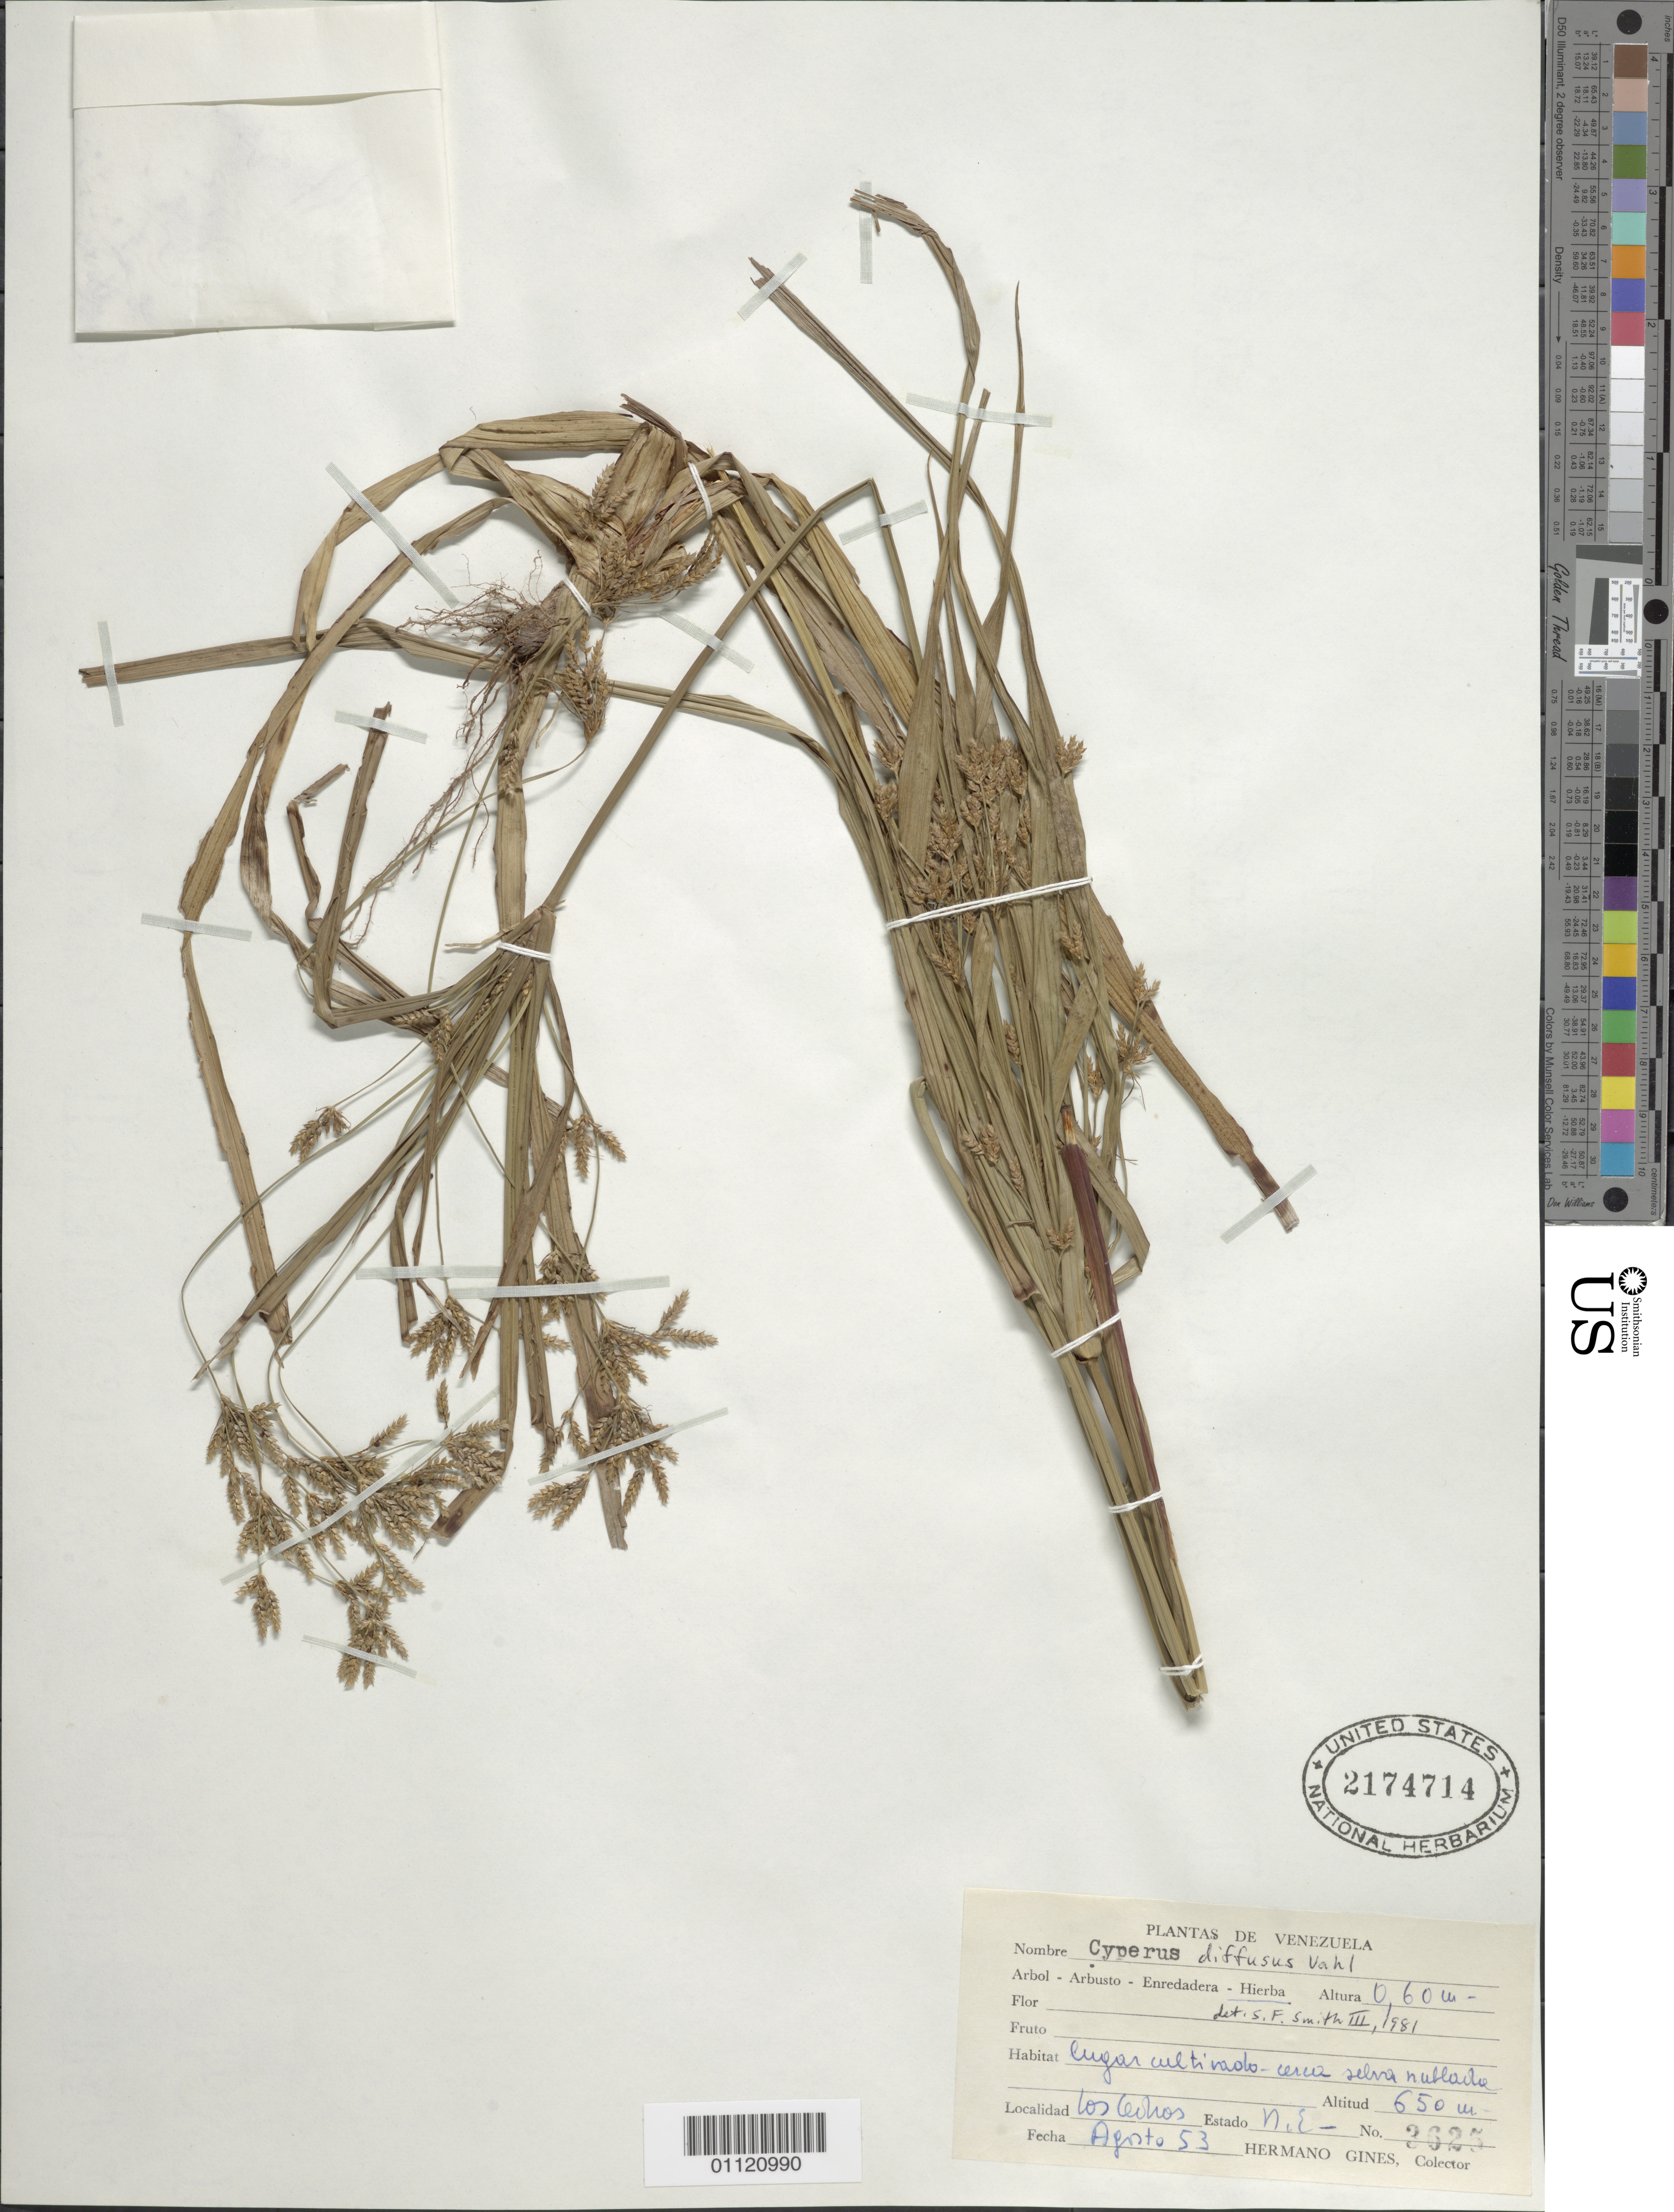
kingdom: Plantae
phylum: Tracheophyta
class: Liliopsida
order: Poales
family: Cyperaceae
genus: Cyperus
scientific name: Cyperus laxus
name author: Lam.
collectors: Bro. Gines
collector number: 2625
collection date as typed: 01 Aug 1953 to 31 Aug 1953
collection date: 1953-08-01/1953-08-31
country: Venezuela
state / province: Nueva Esparta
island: Margarita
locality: Los Cedros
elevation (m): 650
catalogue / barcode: US 2174714